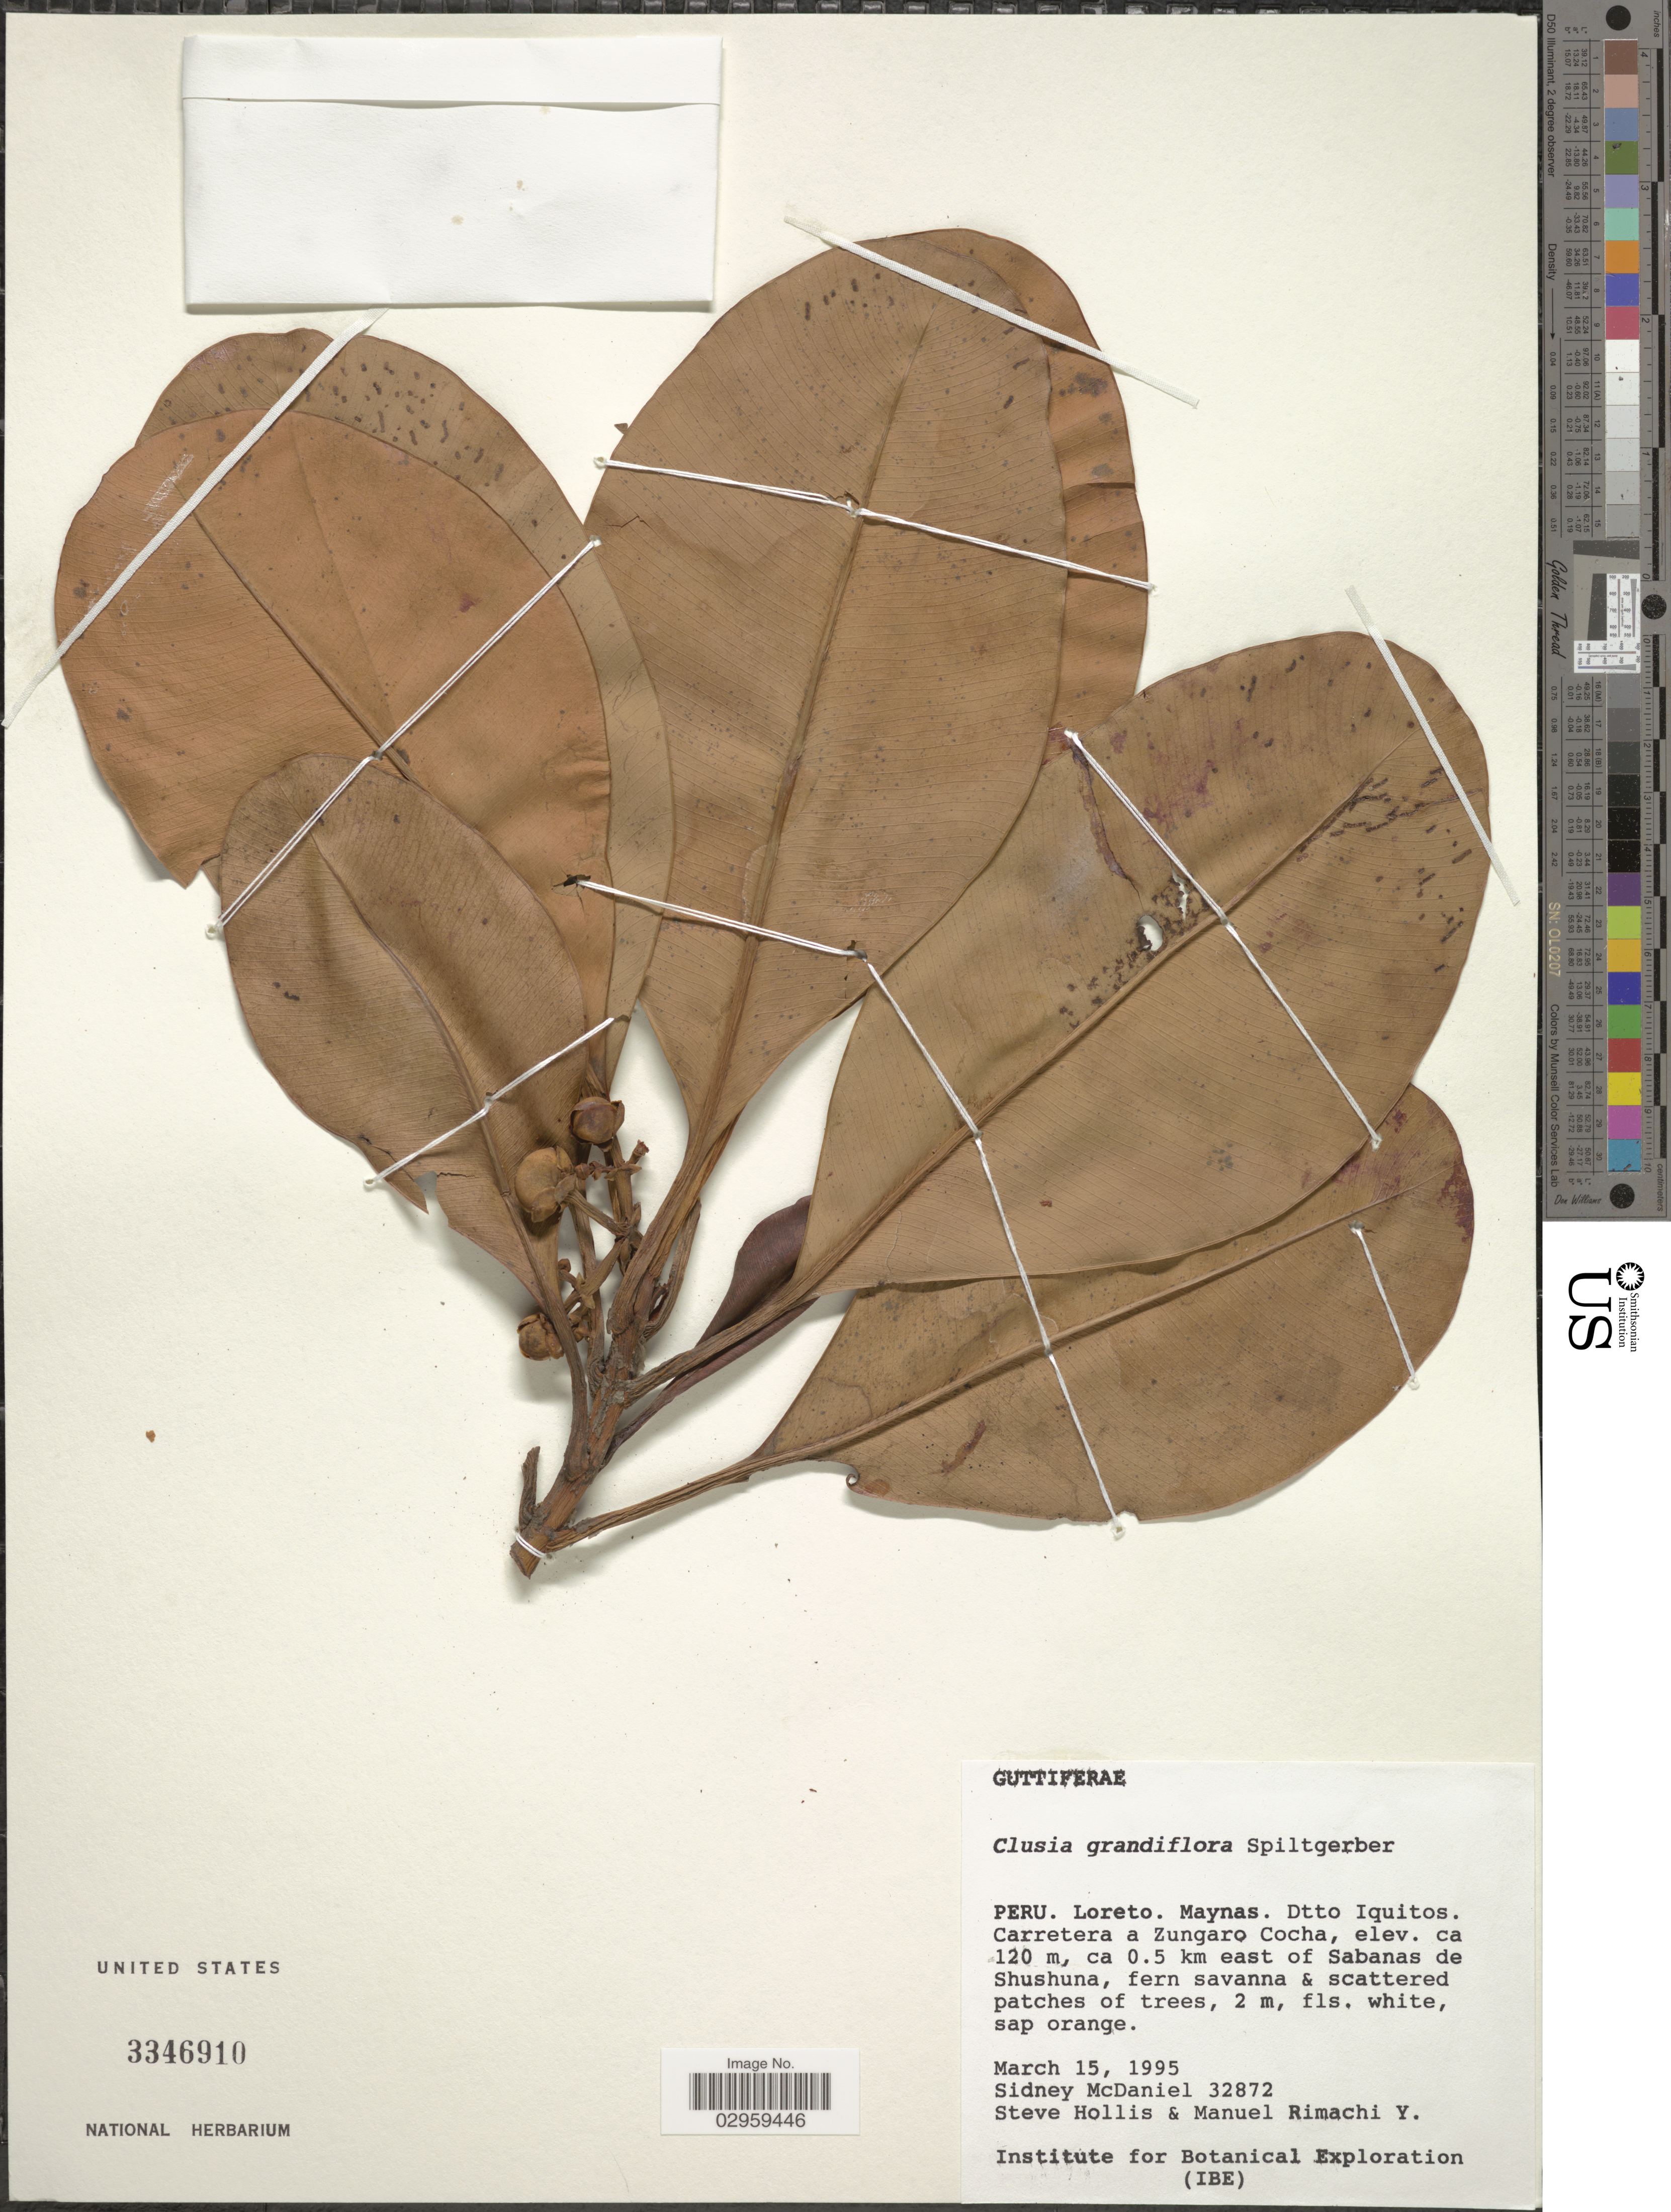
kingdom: Plantae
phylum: Tracheophyta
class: Magnoliopsida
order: Malpighiales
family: Clusiaceae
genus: Clusia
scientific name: Clusia grandiflora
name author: Splitg.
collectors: S. McDaniel, S. Hollis & M. Rimachi Y.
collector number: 32872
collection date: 1995-03-15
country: Peru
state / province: Loreto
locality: Maynas. Dtto. Iquitos. Carretera a Zungaro Cocha, ca 0.5 km east of Sabanas de Shushuna.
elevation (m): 120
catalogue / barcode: US 3346910